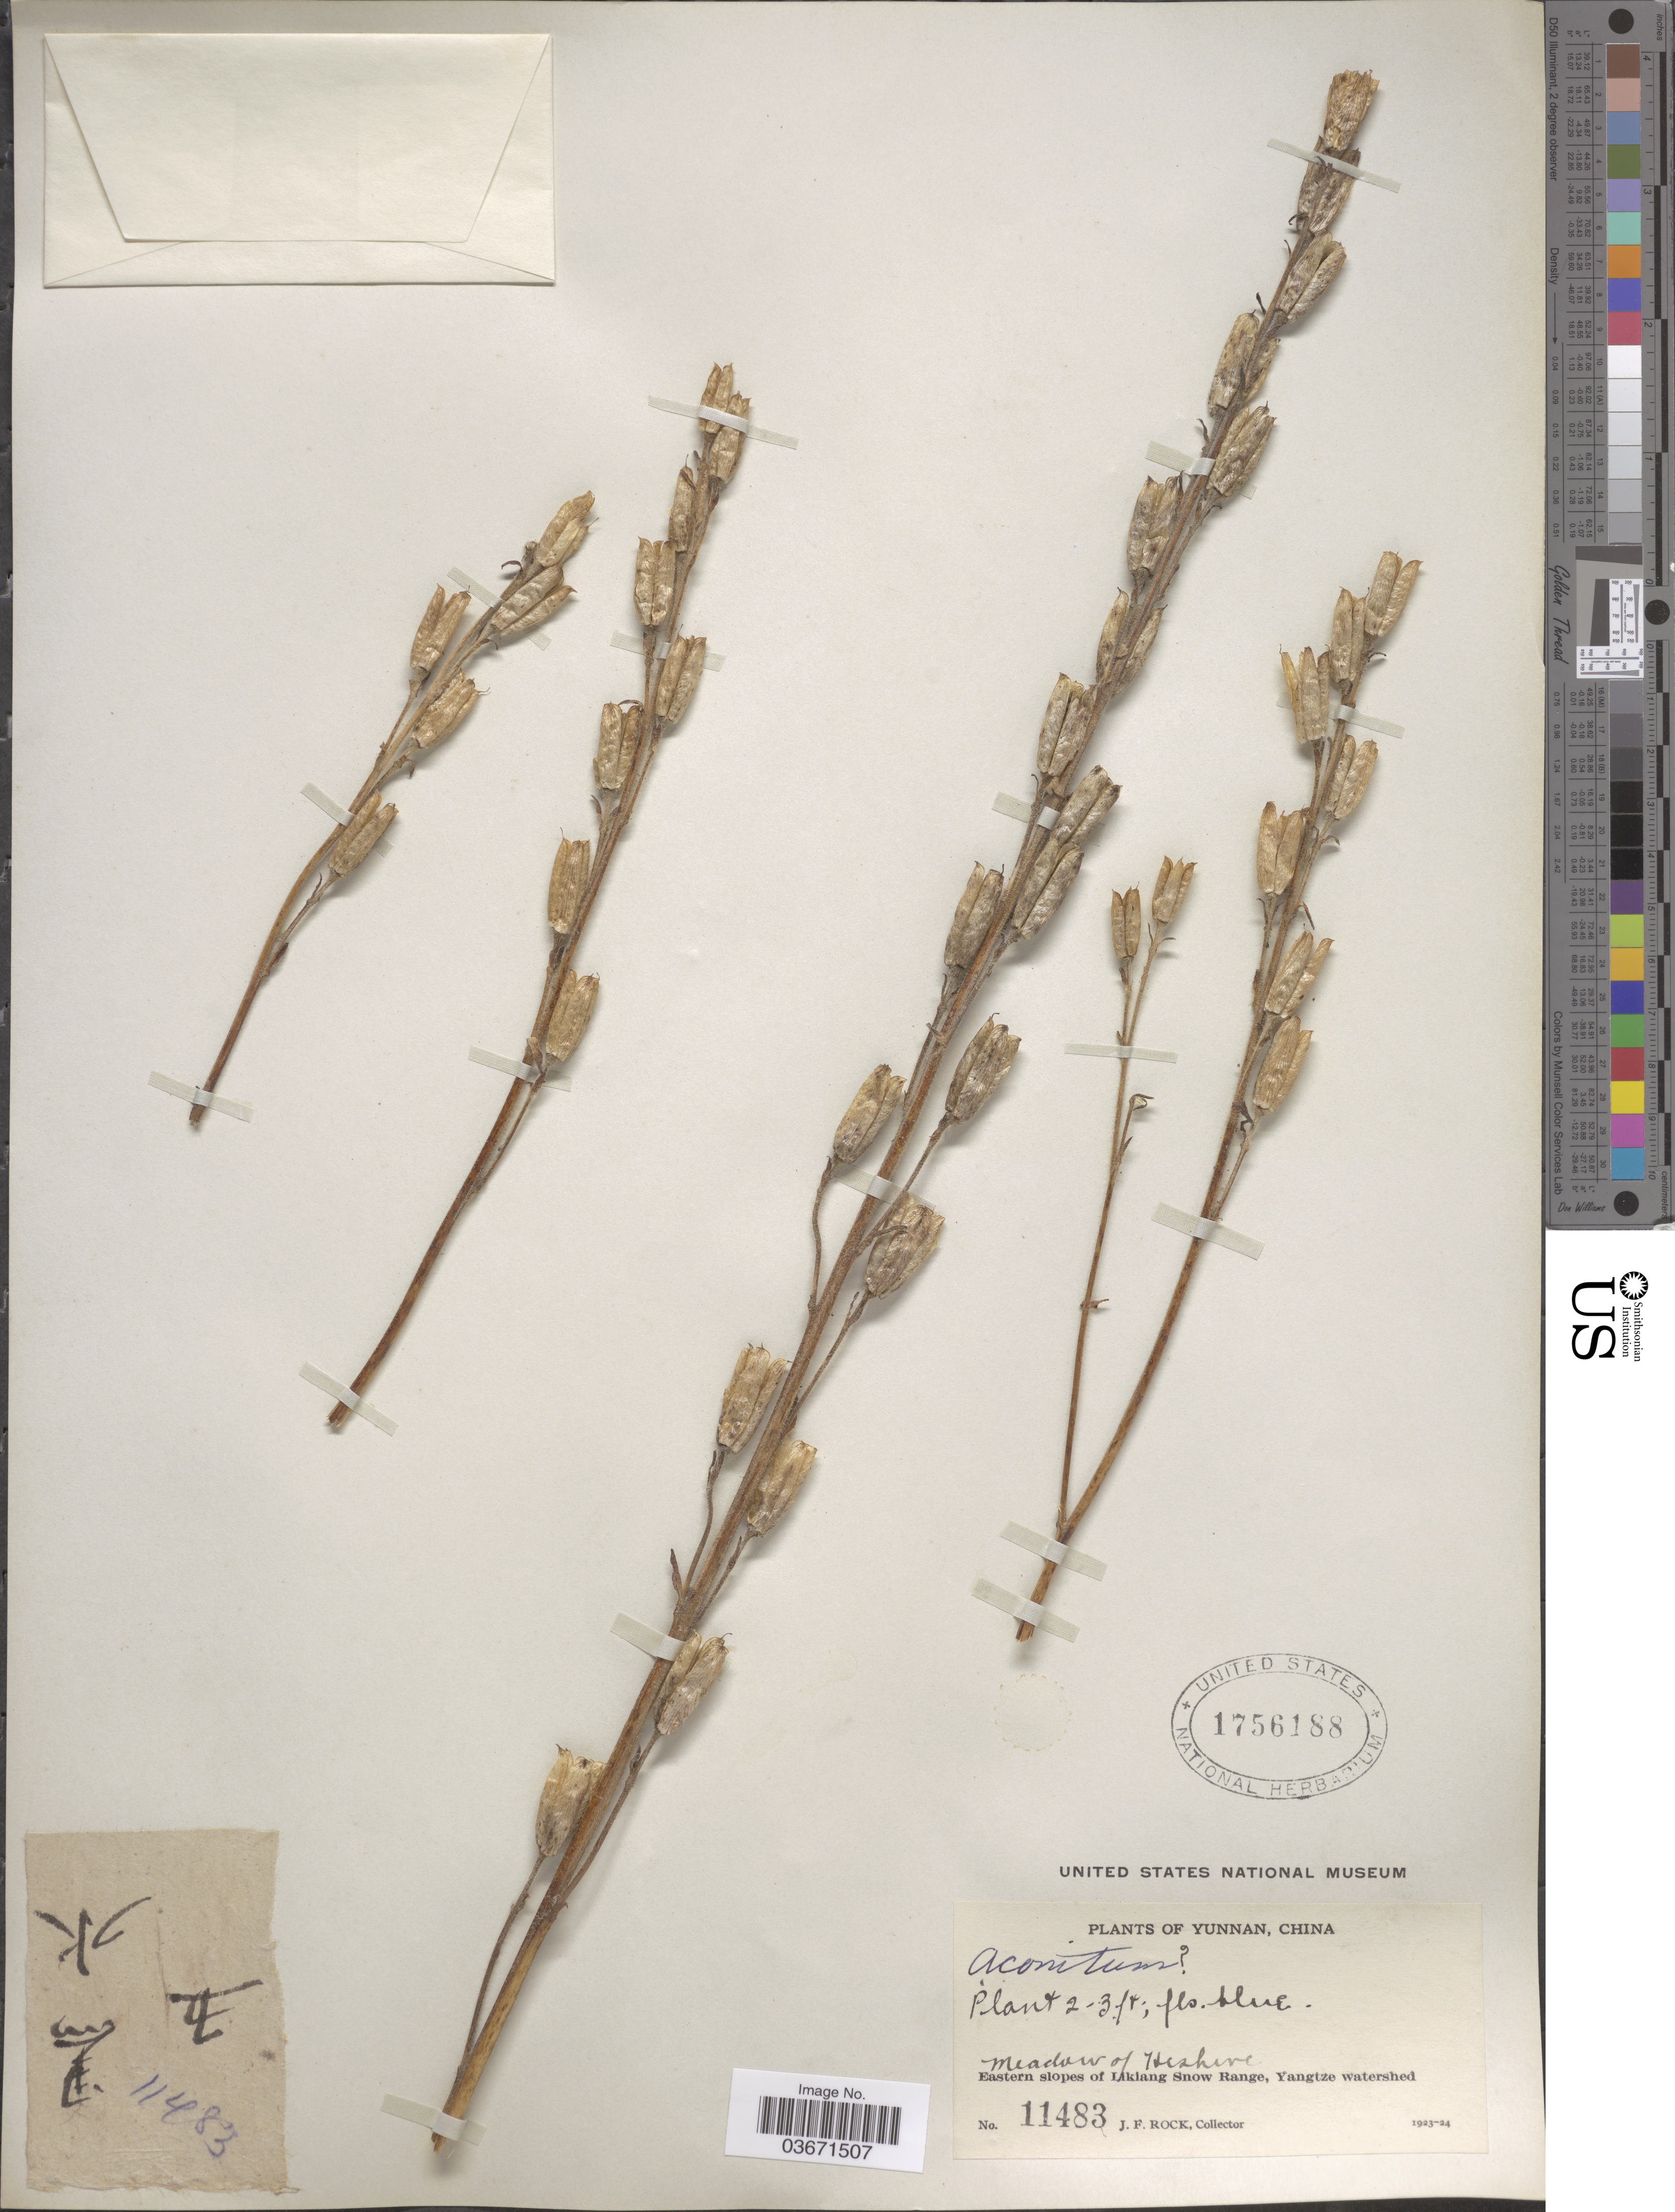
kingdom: Plantae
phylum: Tracheophyta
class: Magnoliopsida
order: Ranunculales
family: Ranunculaceae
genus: Aconitum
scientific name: Aconitum sp.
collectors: J. Rock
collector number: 11483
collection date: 1923/1924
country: China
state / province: Yunnan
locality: Meadow of Heshwe. Mountains south of Likiang, Sungkwe Hochin Range.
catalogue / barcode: US 1756188